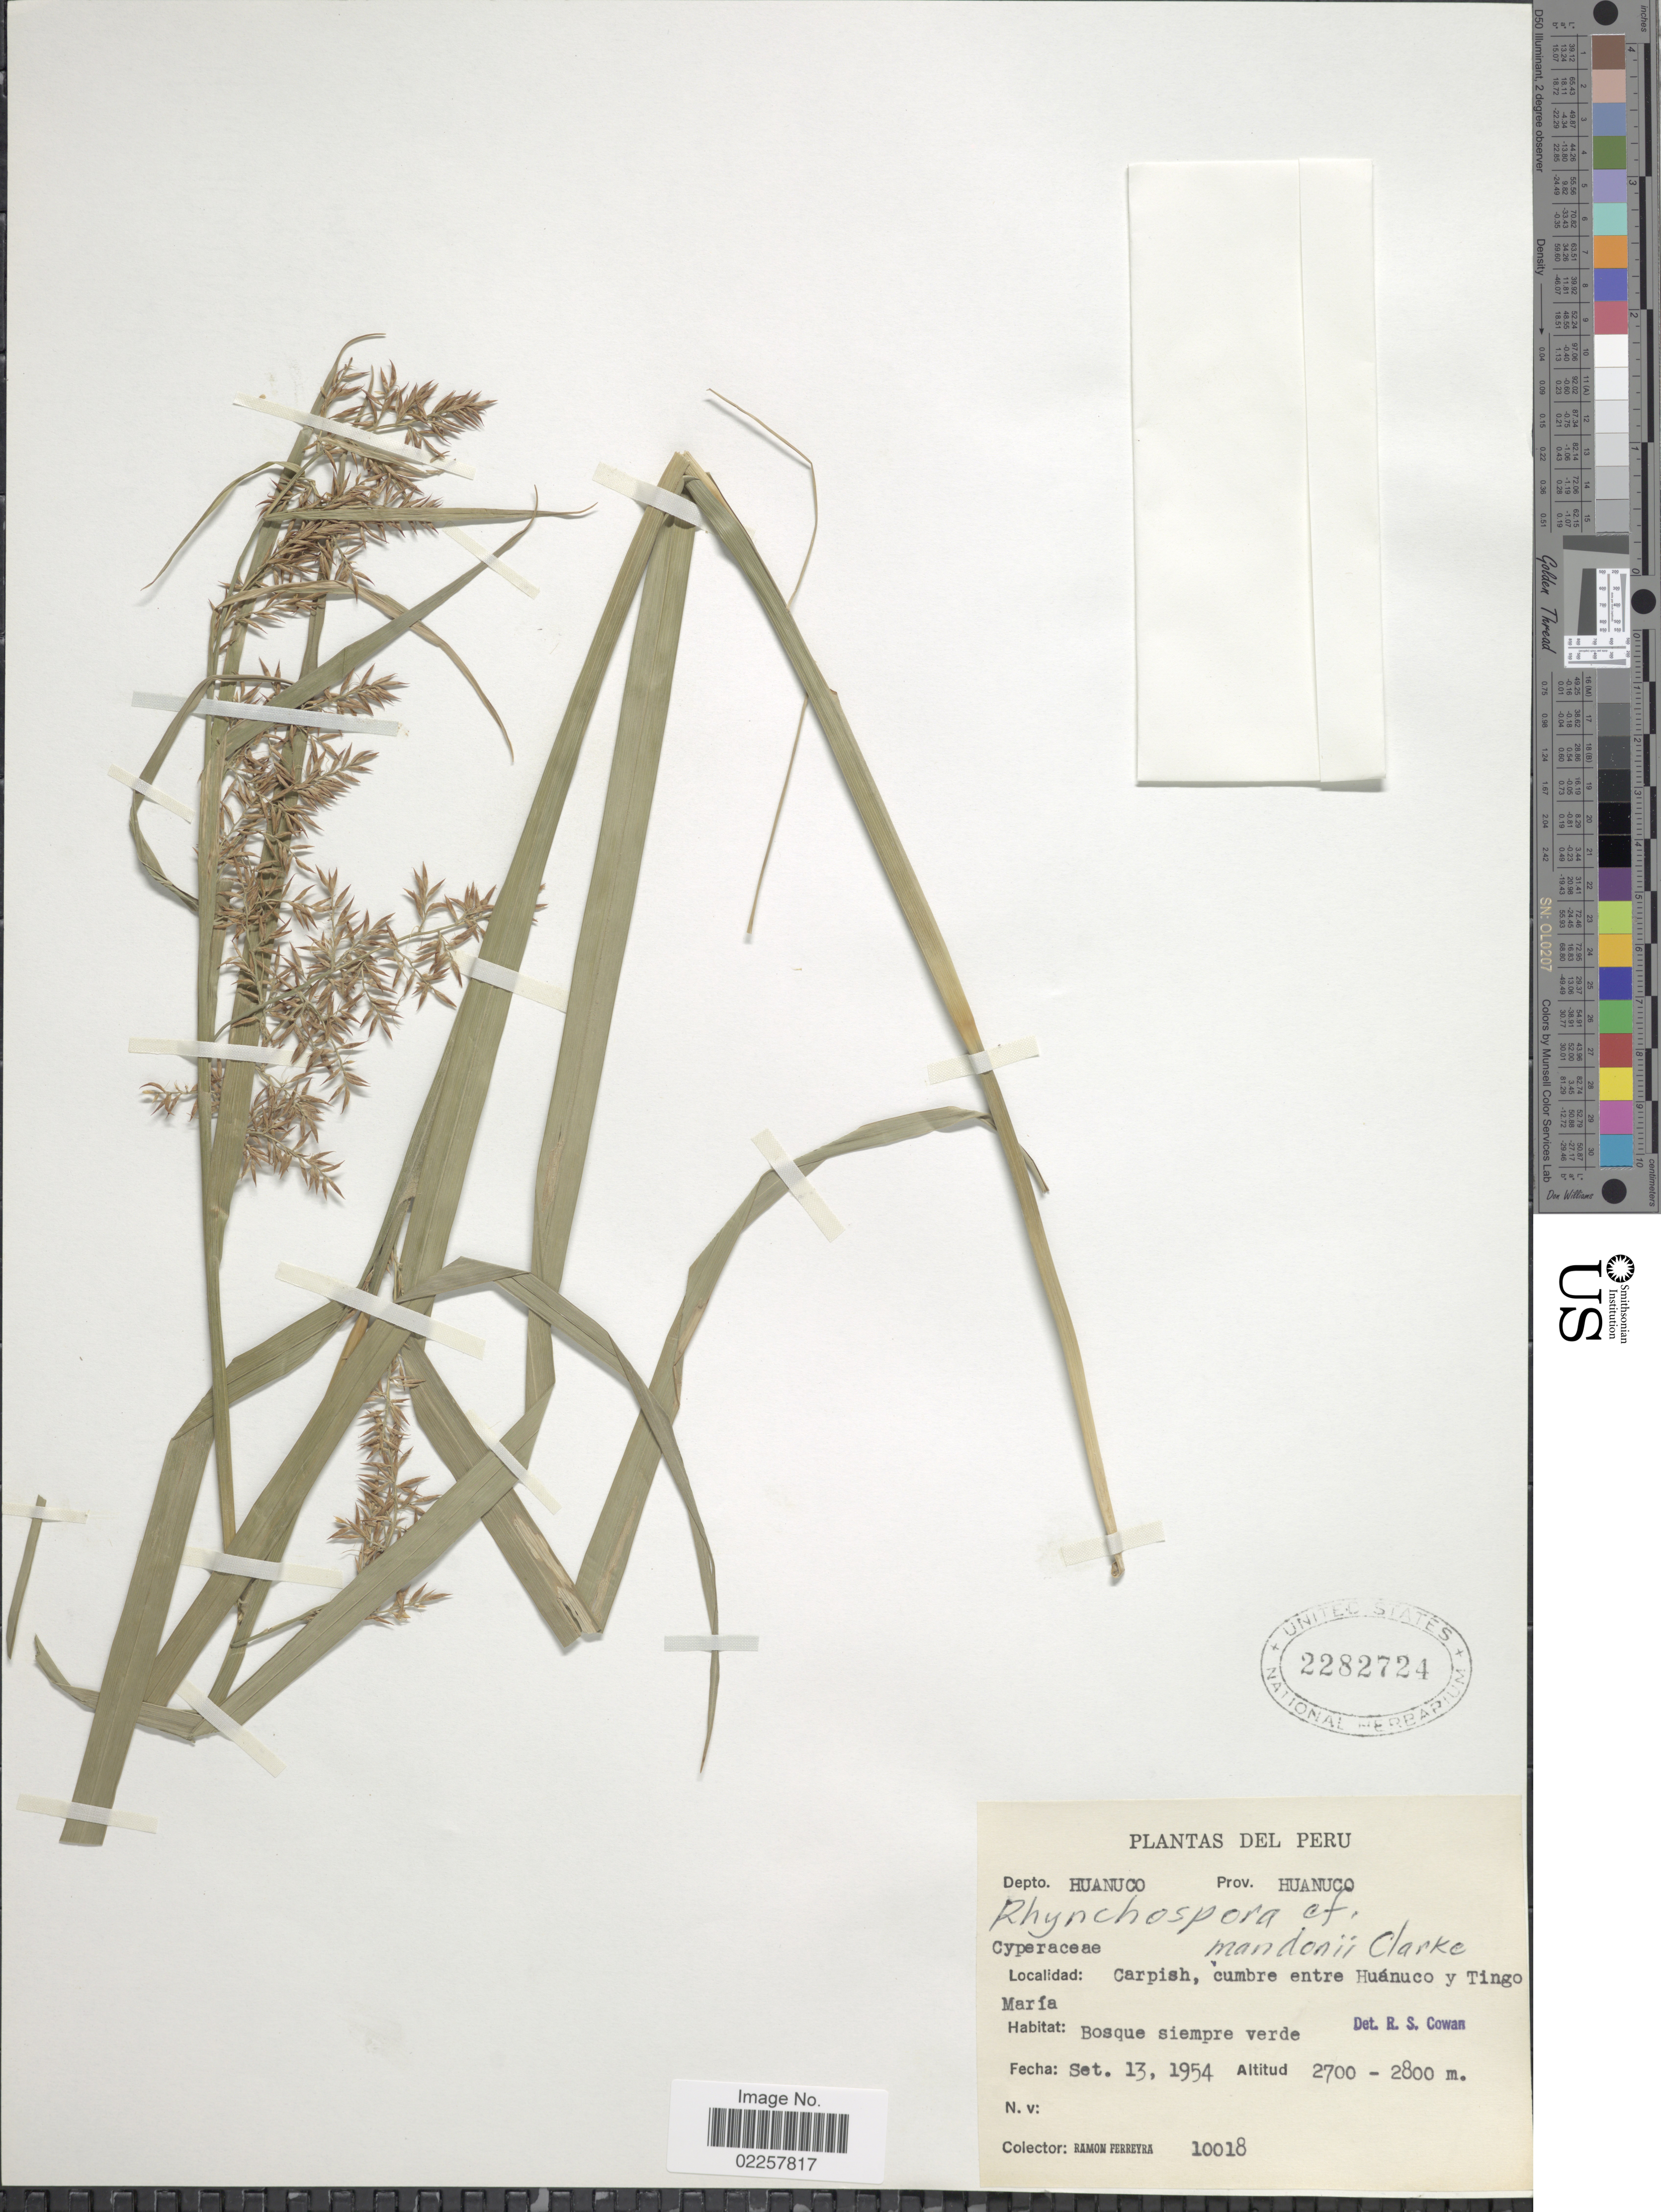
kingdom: Plantae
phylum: Tracheophyta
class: Liliopsida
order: Poales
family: Cyperaceae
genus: Rhynchospora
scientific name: Rhynchospora sp.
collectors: R. A. Ferreyra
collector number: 10018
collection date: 1954-09-13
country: Peru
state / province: Huánuco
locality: Depto. Huanuco, Prov. Huanuco, Carpish, cumbre entre Huanuco y Tingo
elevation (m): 2700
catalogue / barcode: US 2282724